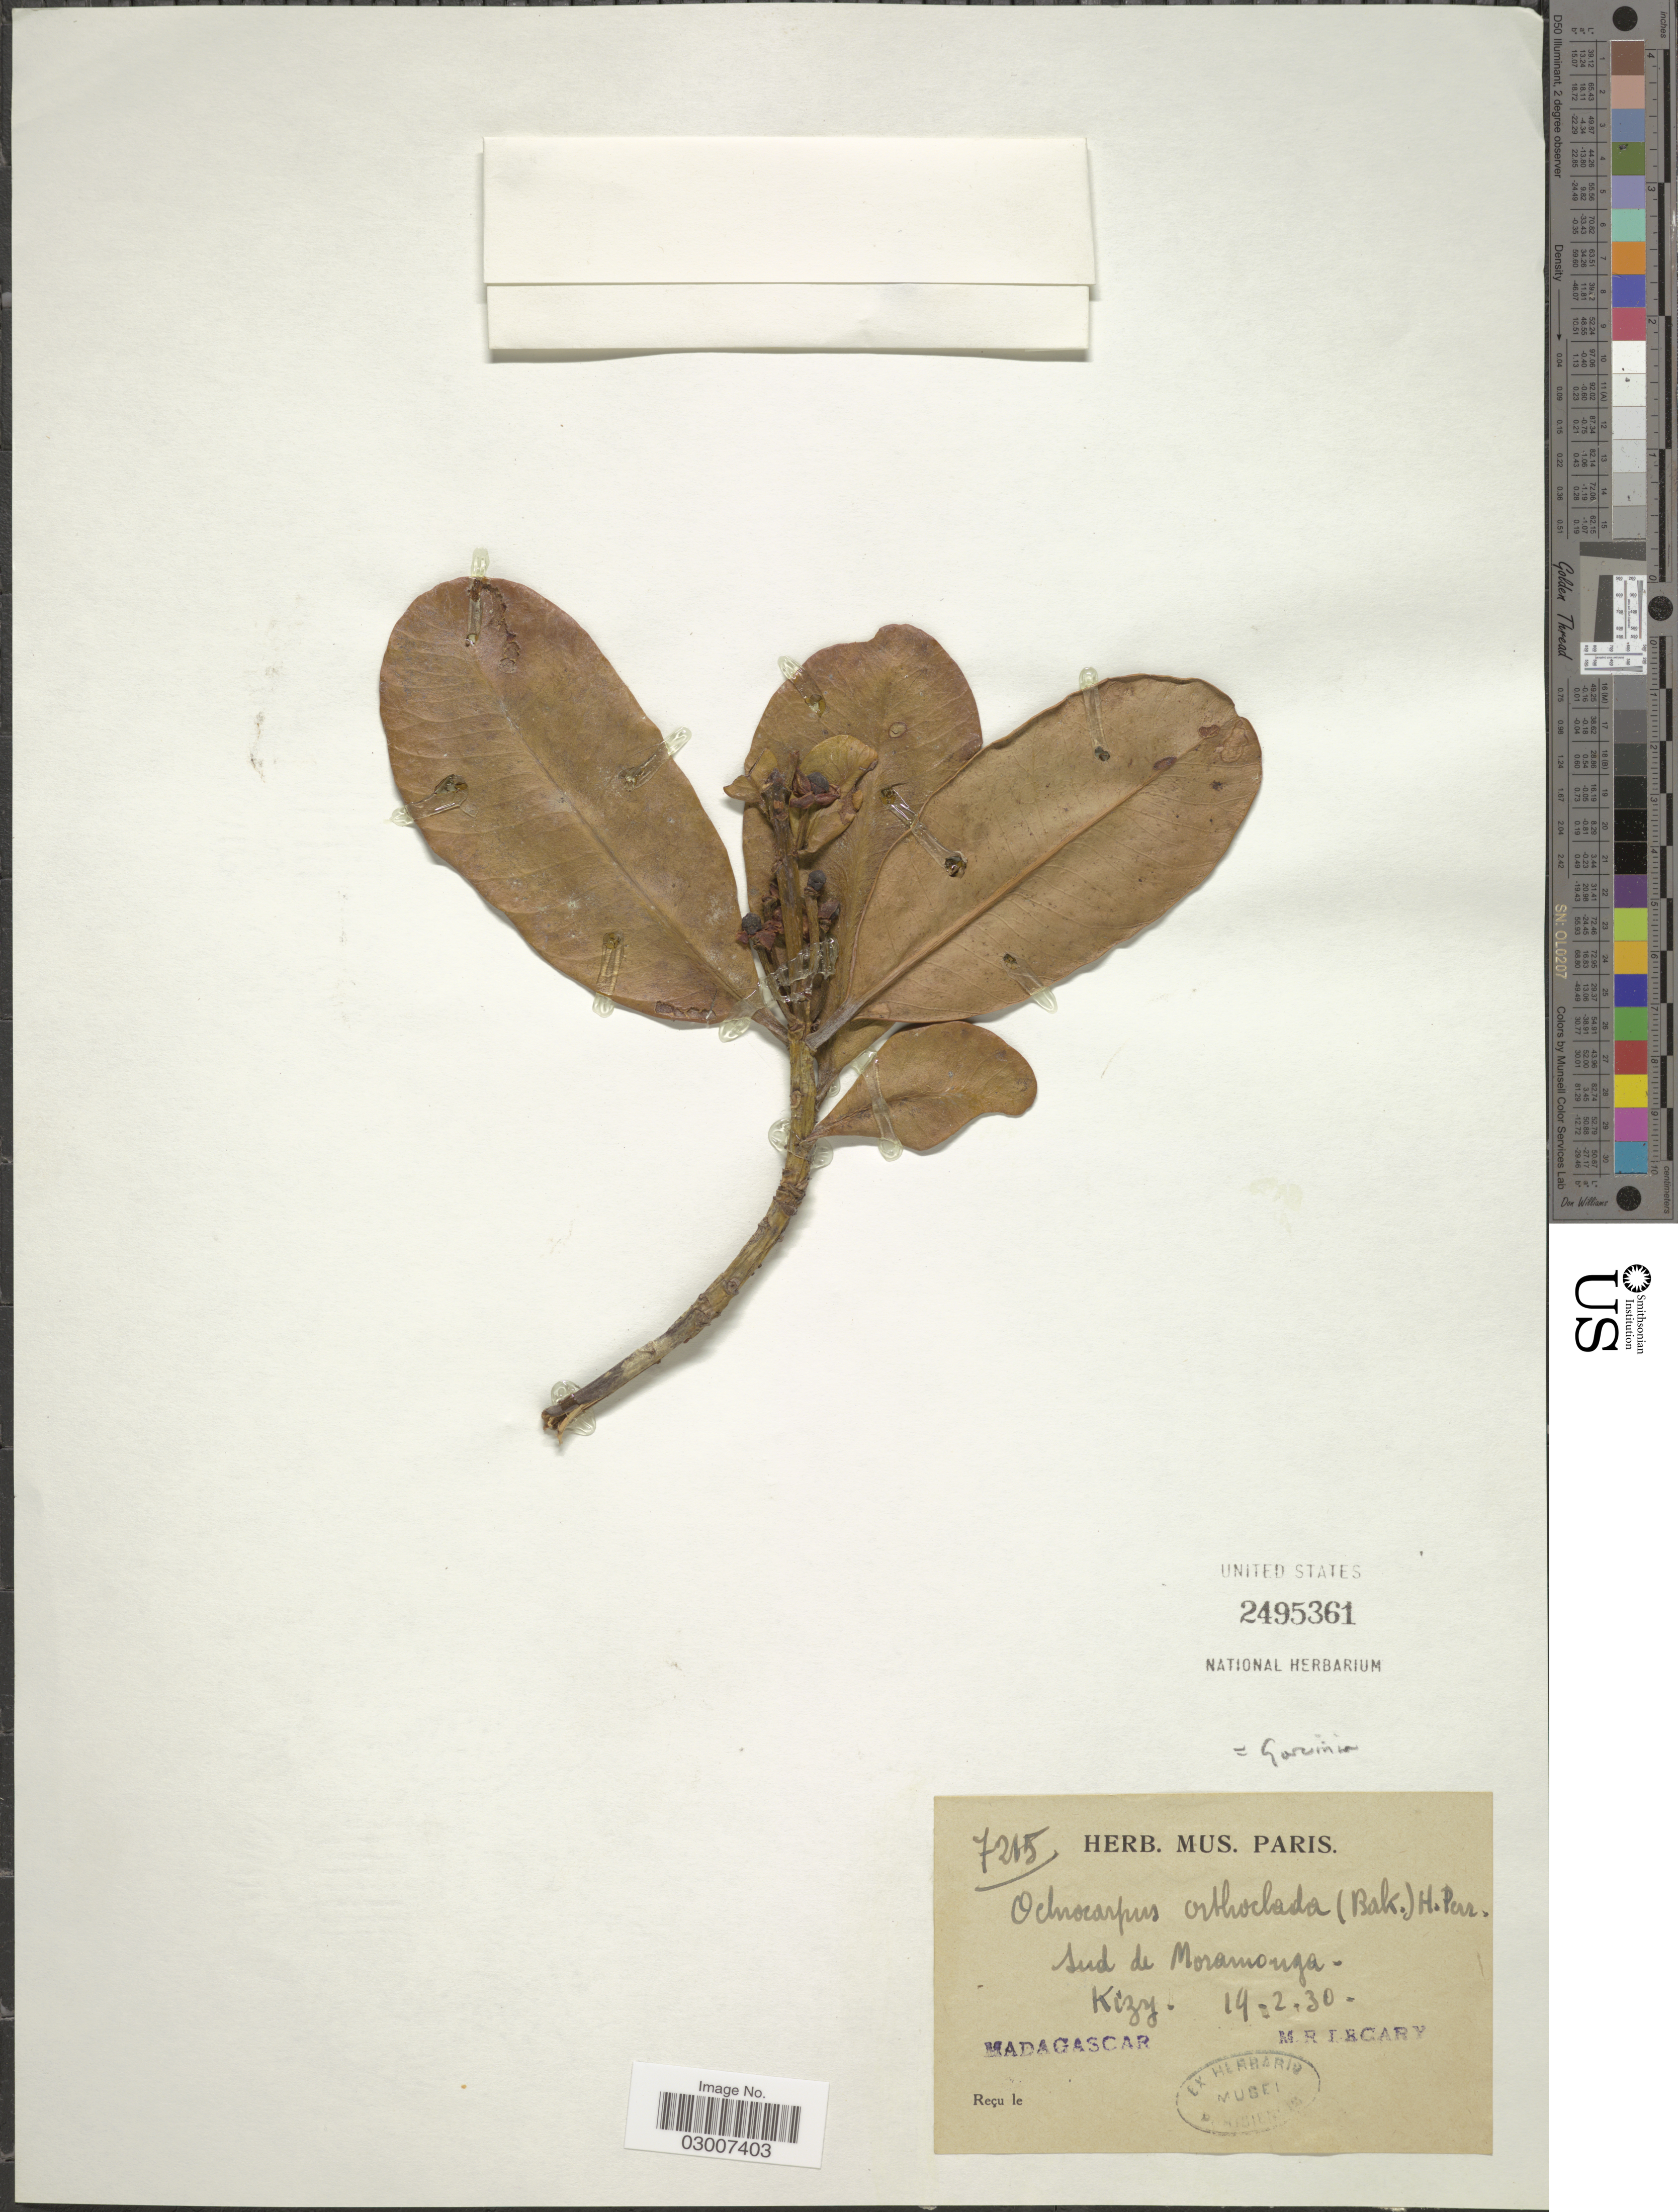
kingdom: Plantae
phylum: Tracheophyta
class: Magnoliopsida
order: Malpighiales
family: Calophyllaceae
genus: Mammea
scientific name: Mammea orthoclada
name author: Baker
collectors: R. Decary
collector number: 7215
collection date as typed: Transcribed d/m/y: 19/2/30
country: Madagascar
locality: Sud de Moramouga - Kizy.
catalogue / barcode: US 2495361